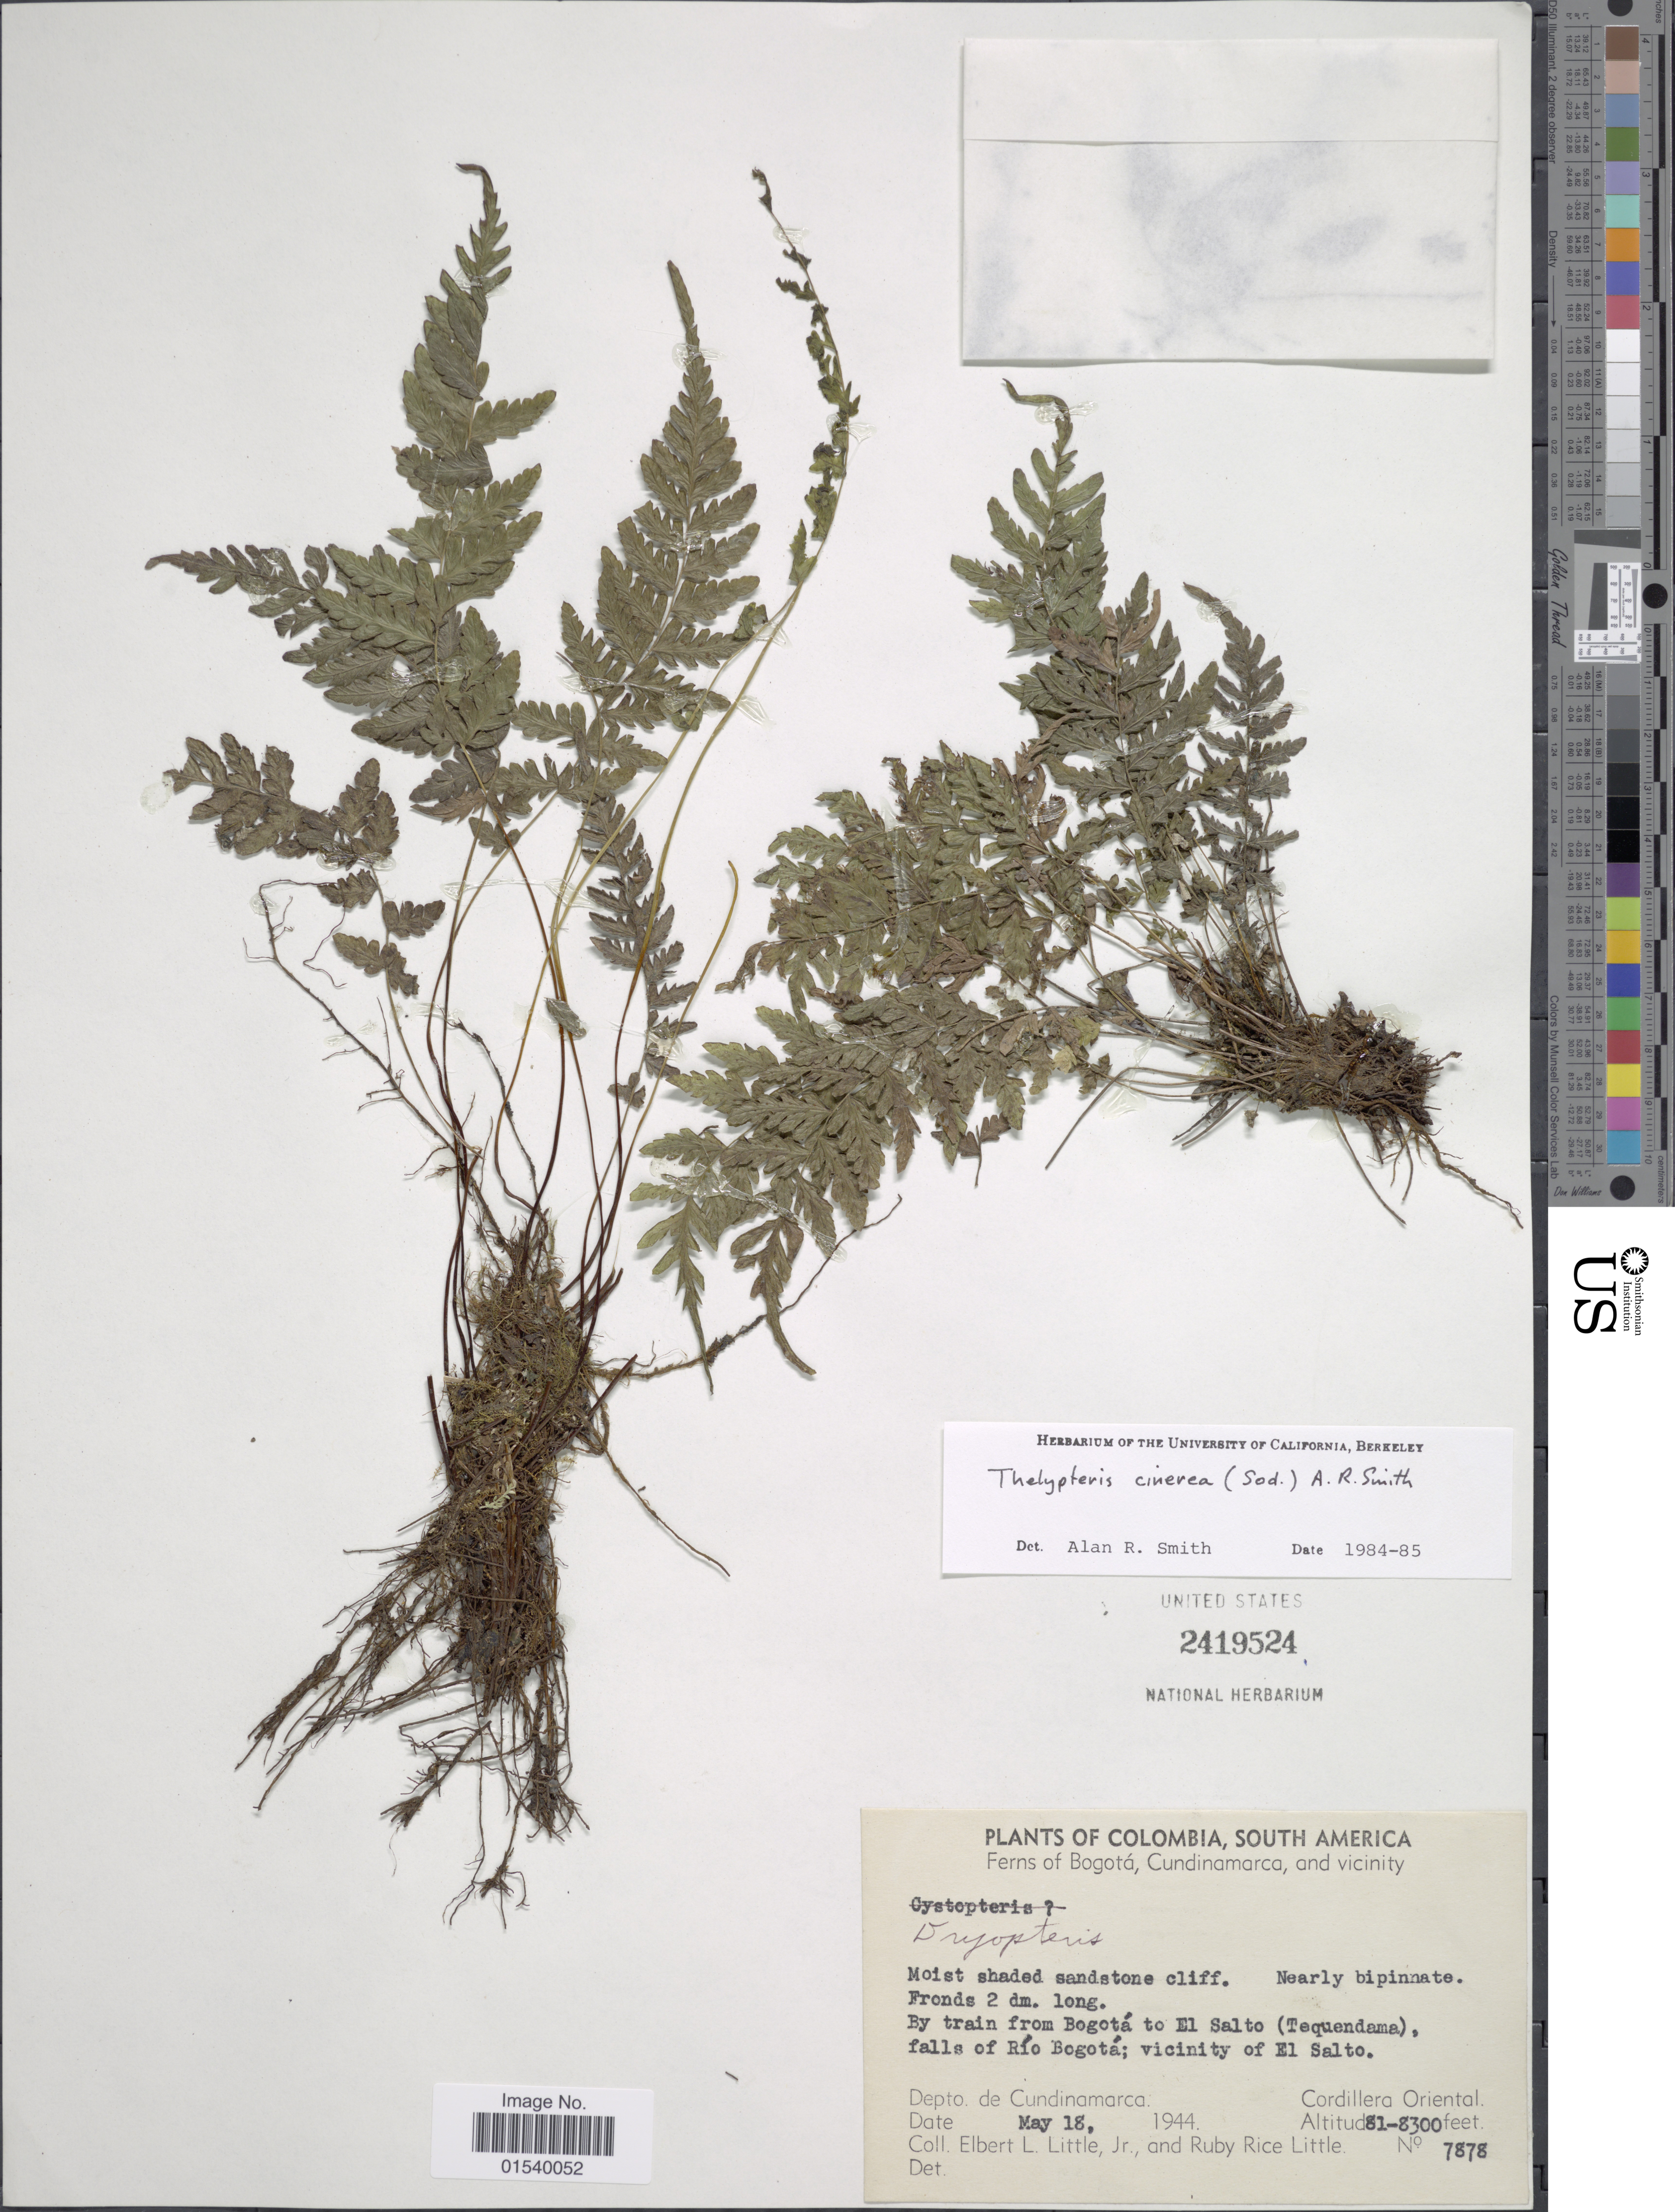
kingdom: Plantae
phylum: Tracheophyta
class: Polypodiopsida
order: Polypodiales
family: Thelypteridaceae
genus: Amauropelta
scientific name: Amauropelta cinerea (Sodiro) comb. nov., ined. 2015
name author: (Sodiro)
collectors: E. L. Little & R. R. Little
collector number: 7878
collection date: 1944-05-18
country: Colombia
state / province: Cundinamarca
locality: Ferns of Bogotá, and vicinity. By train from Bogotá to El Salto (Tequendama), falls of Río Bogotá; vicinity of El Salto. Depto de Cundinamarca, Cordillera Oriental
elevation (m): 2469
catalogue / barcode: US 2419524